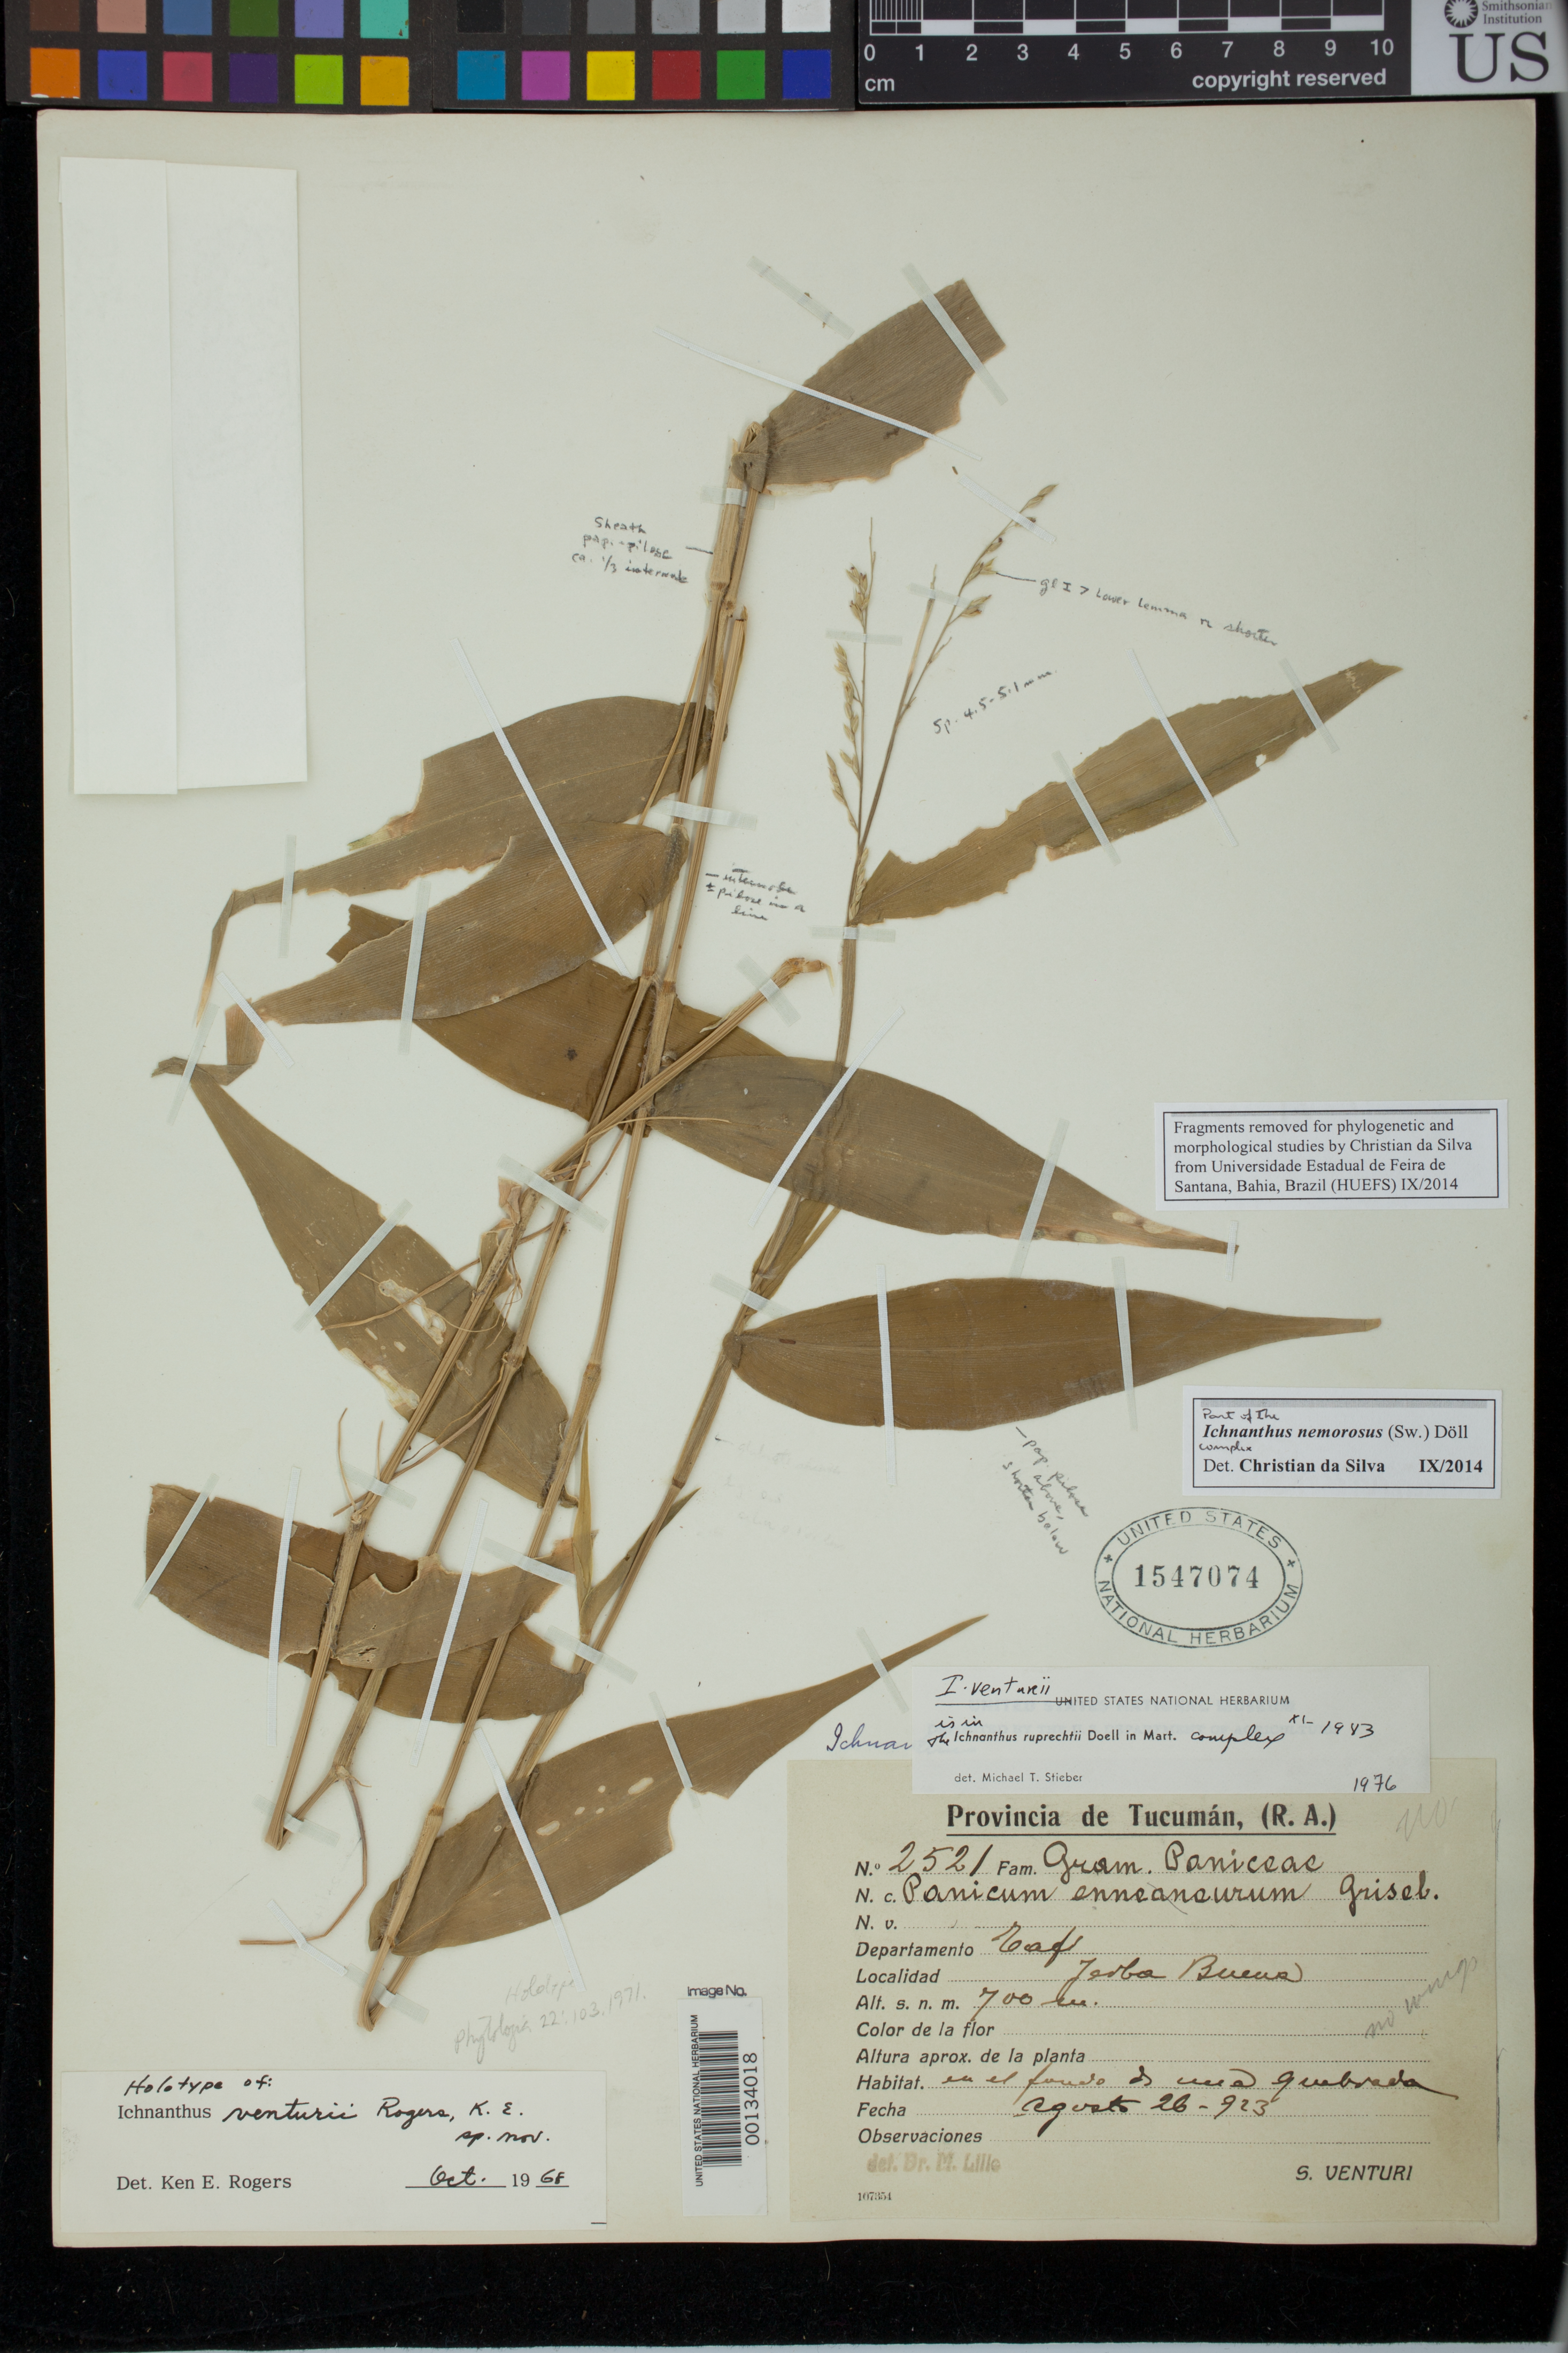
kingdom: Plantae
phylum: Tracheophyta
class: Liliopsida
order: Poales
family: Poaceae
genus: Ichnanthus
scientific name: Ichnanthus venturii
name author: K.E. Rogers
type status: Holotype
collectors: S. Venturi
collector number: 2521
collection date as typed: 26 Aug 1923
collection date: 1923-08-26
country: Argentina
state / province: Tucumán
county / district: Tafí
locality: Jerba Buena.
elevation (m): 700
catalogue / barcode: US 1547074